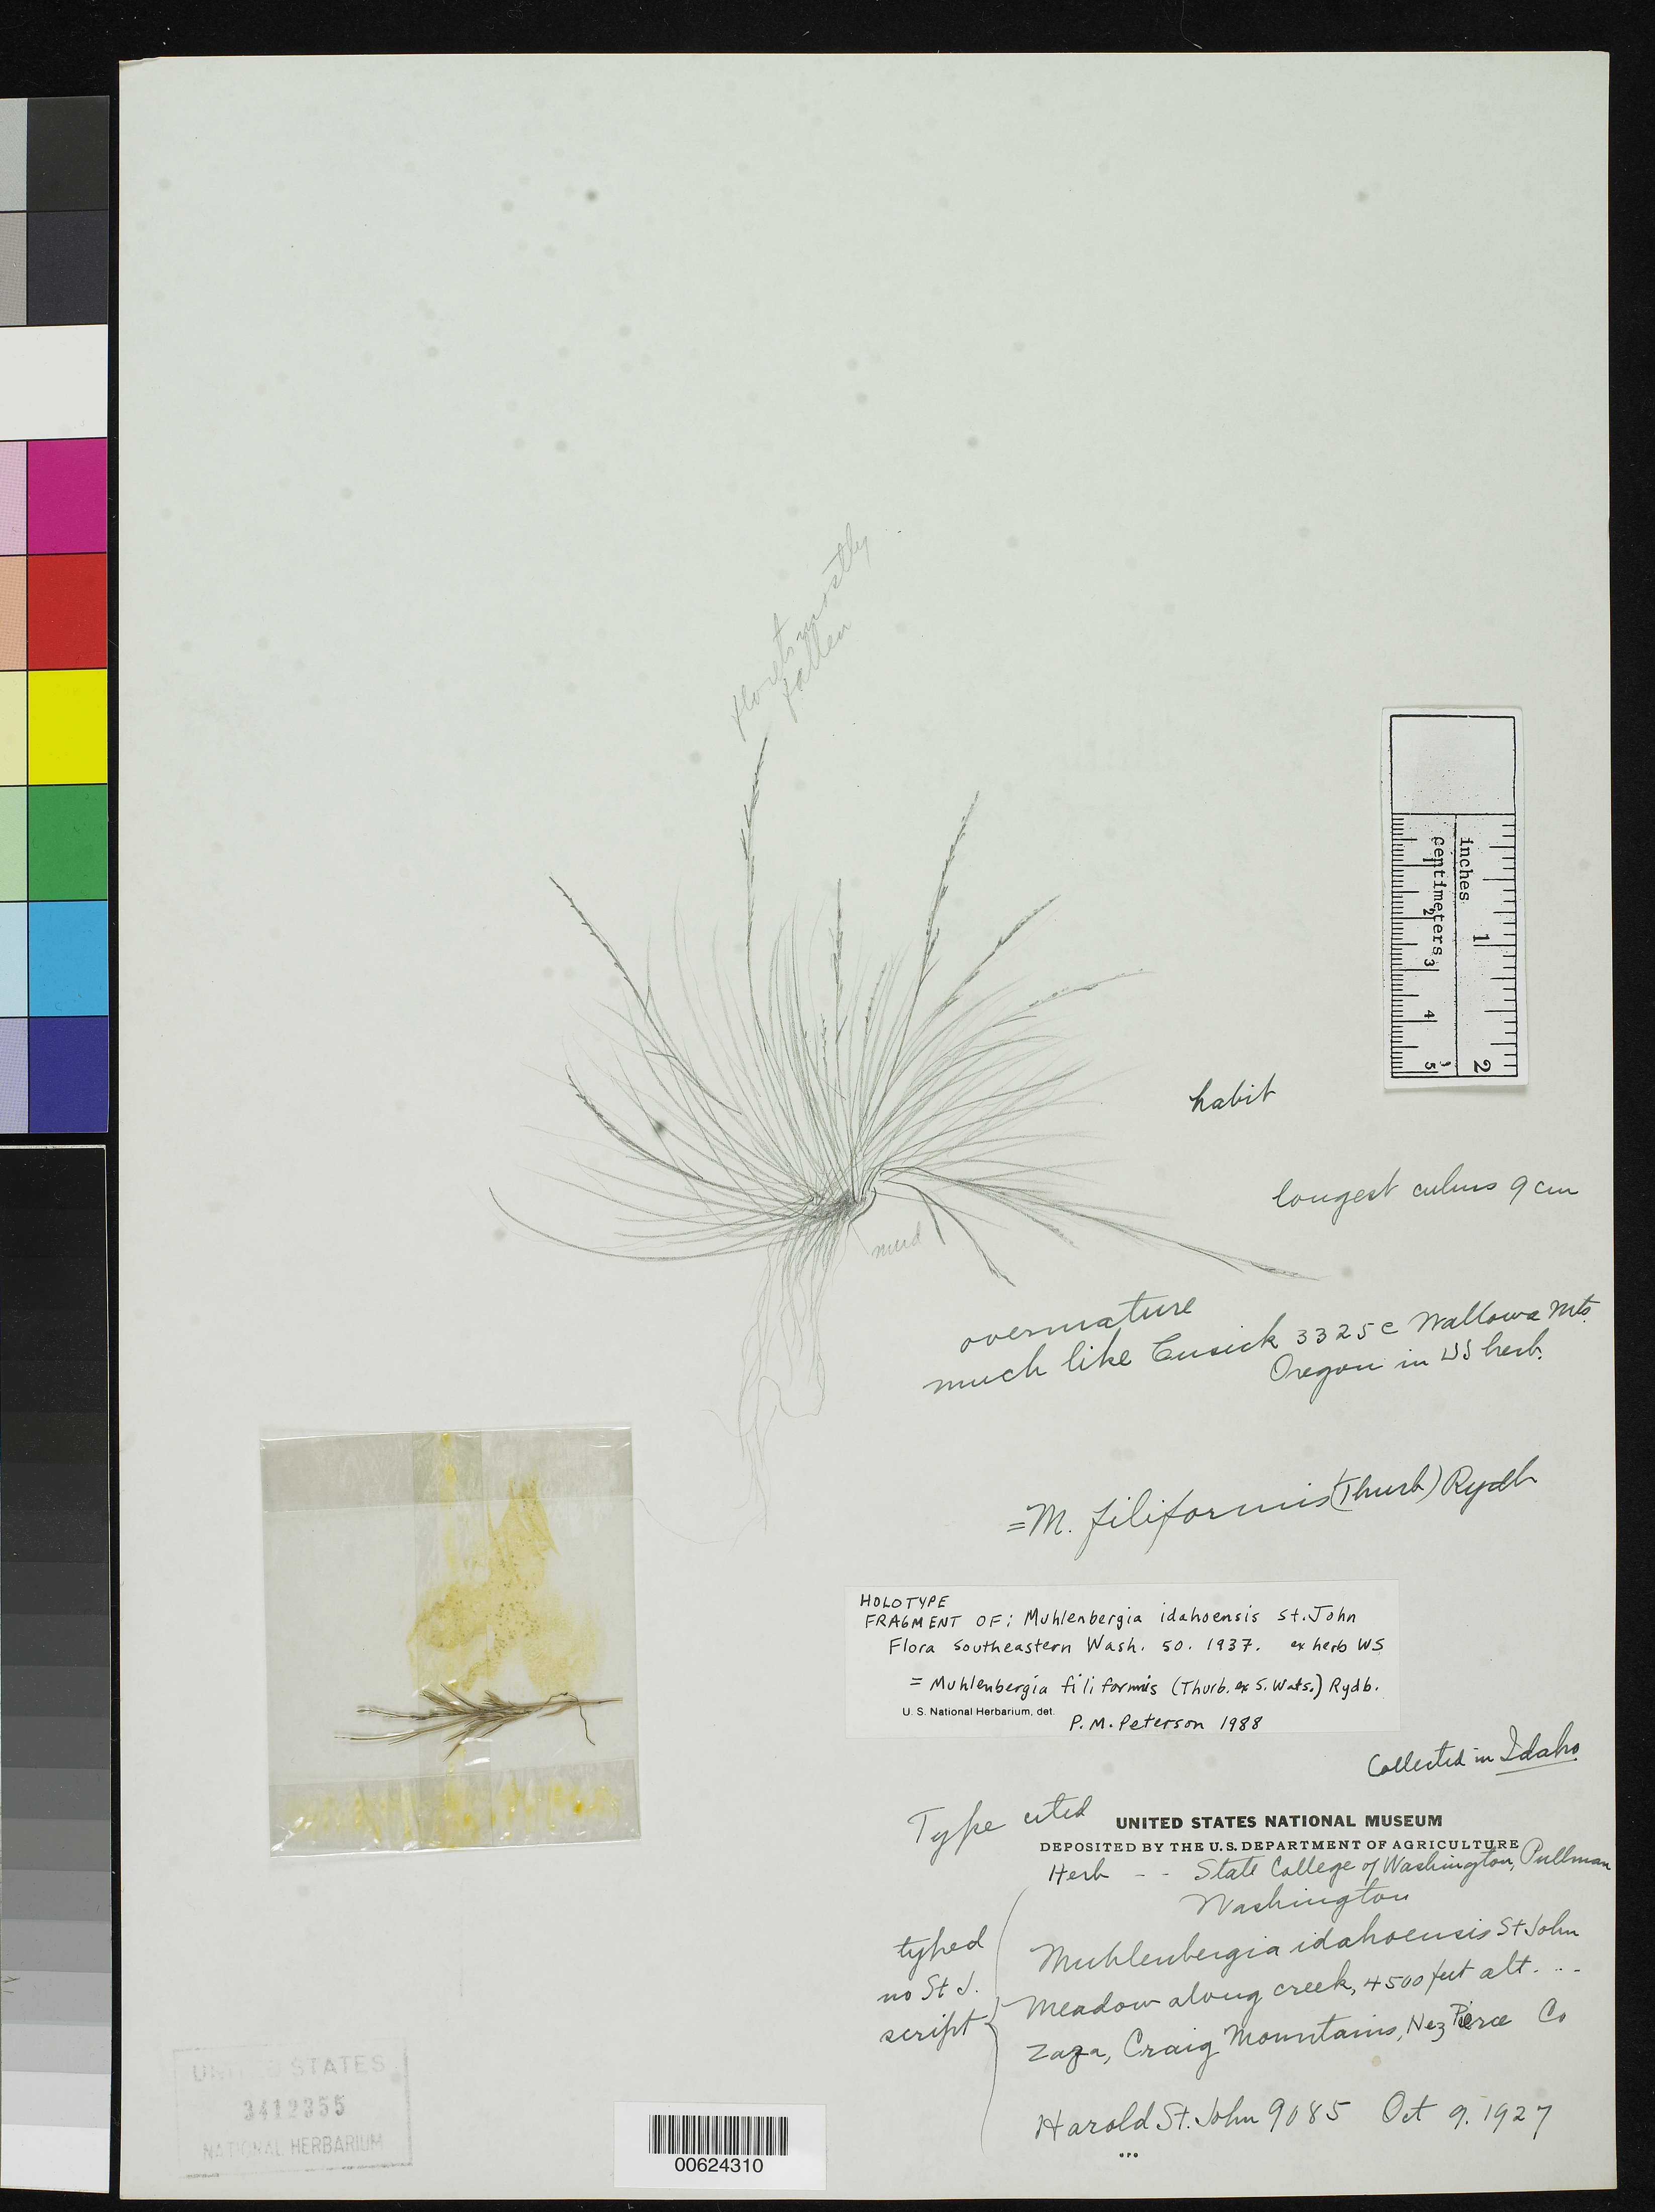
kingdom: Plantae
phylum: Tracheophyta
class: Liliopsida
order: Poales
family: Poaceae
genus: Muhlenbergia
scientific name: Muhlenbergia idahoensis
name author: H. St. John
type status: Type Fragment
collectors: H. St. John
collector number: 9085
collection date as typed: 09 Oct 1927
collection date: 1927-10-09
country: United States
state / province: Idaho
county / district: Nez Perce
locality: Zaza, Craig Mountains.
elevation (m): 1372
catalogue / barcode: US 3412355